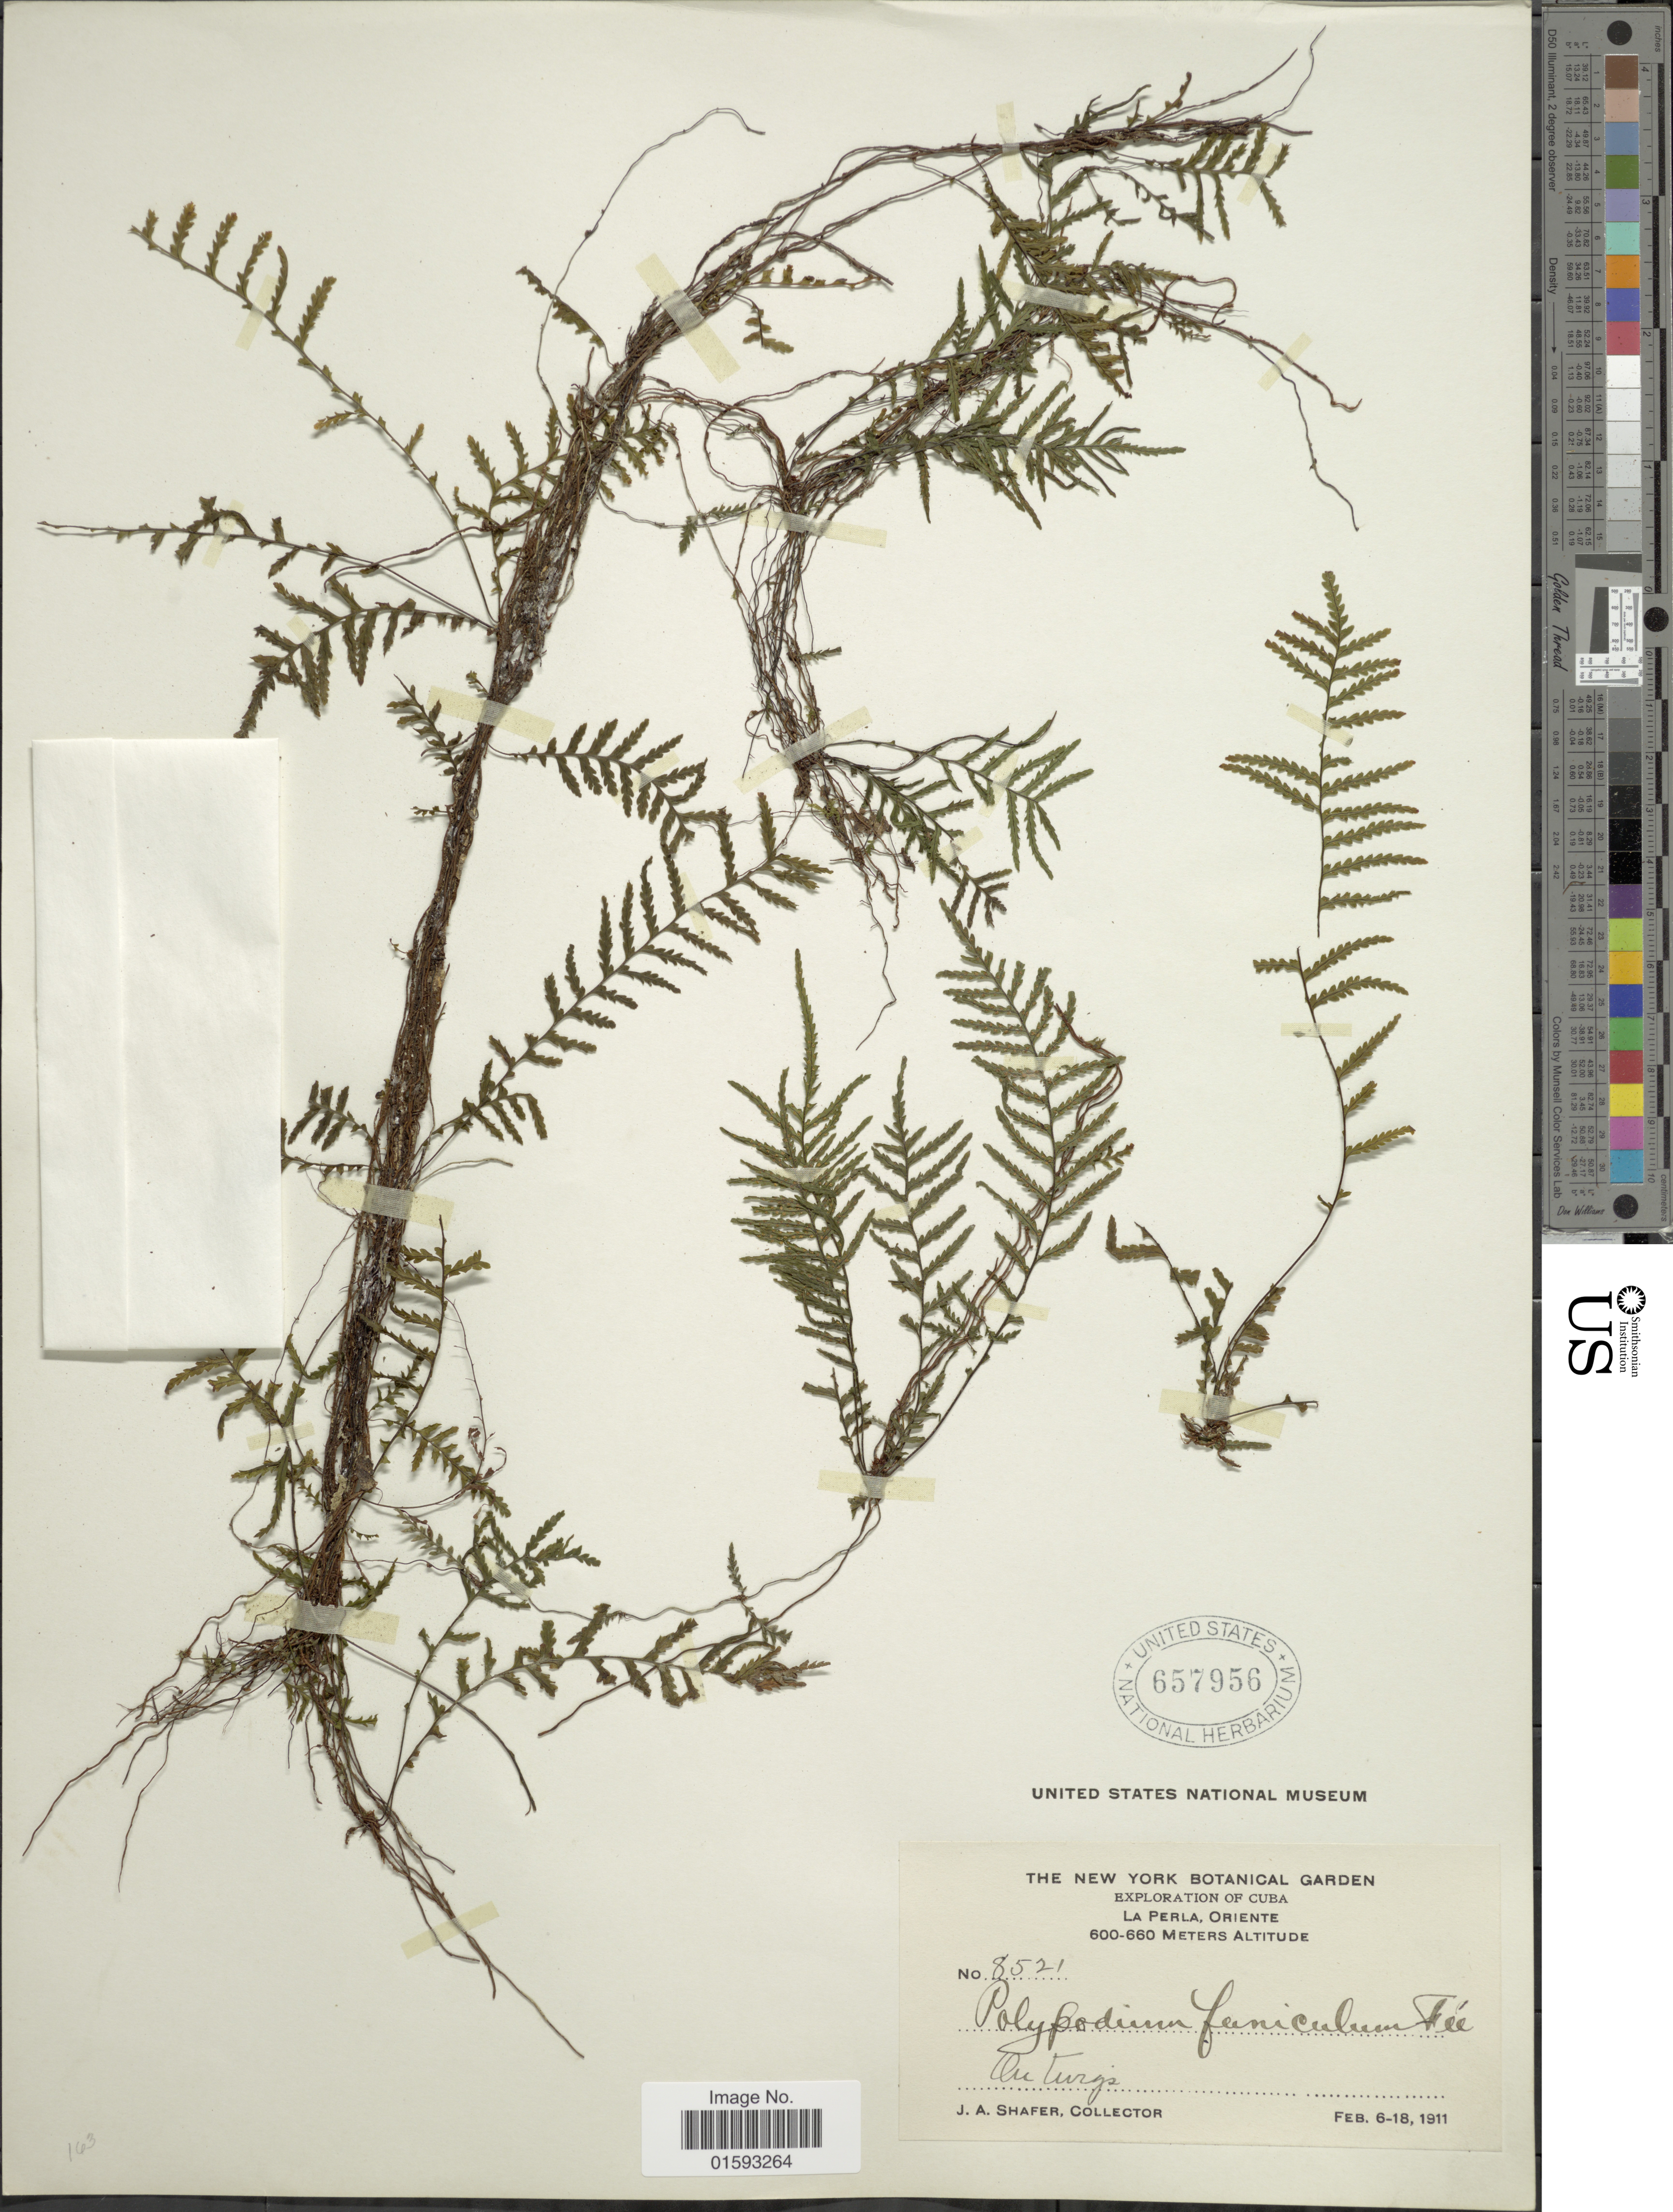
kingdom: Plantae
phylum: Tracheophyta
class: Polypodiopsida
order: Polypodiales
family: Polypodiaceae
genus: Pecluma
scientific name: Pecluma funicula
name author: (Fée) M.G. Price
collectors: J. A. Shafer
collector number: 8521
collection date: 1911-02-06/1911-02-18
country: Cuba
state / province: Oriente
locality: La Perla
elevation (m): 600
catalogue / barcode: US 657956